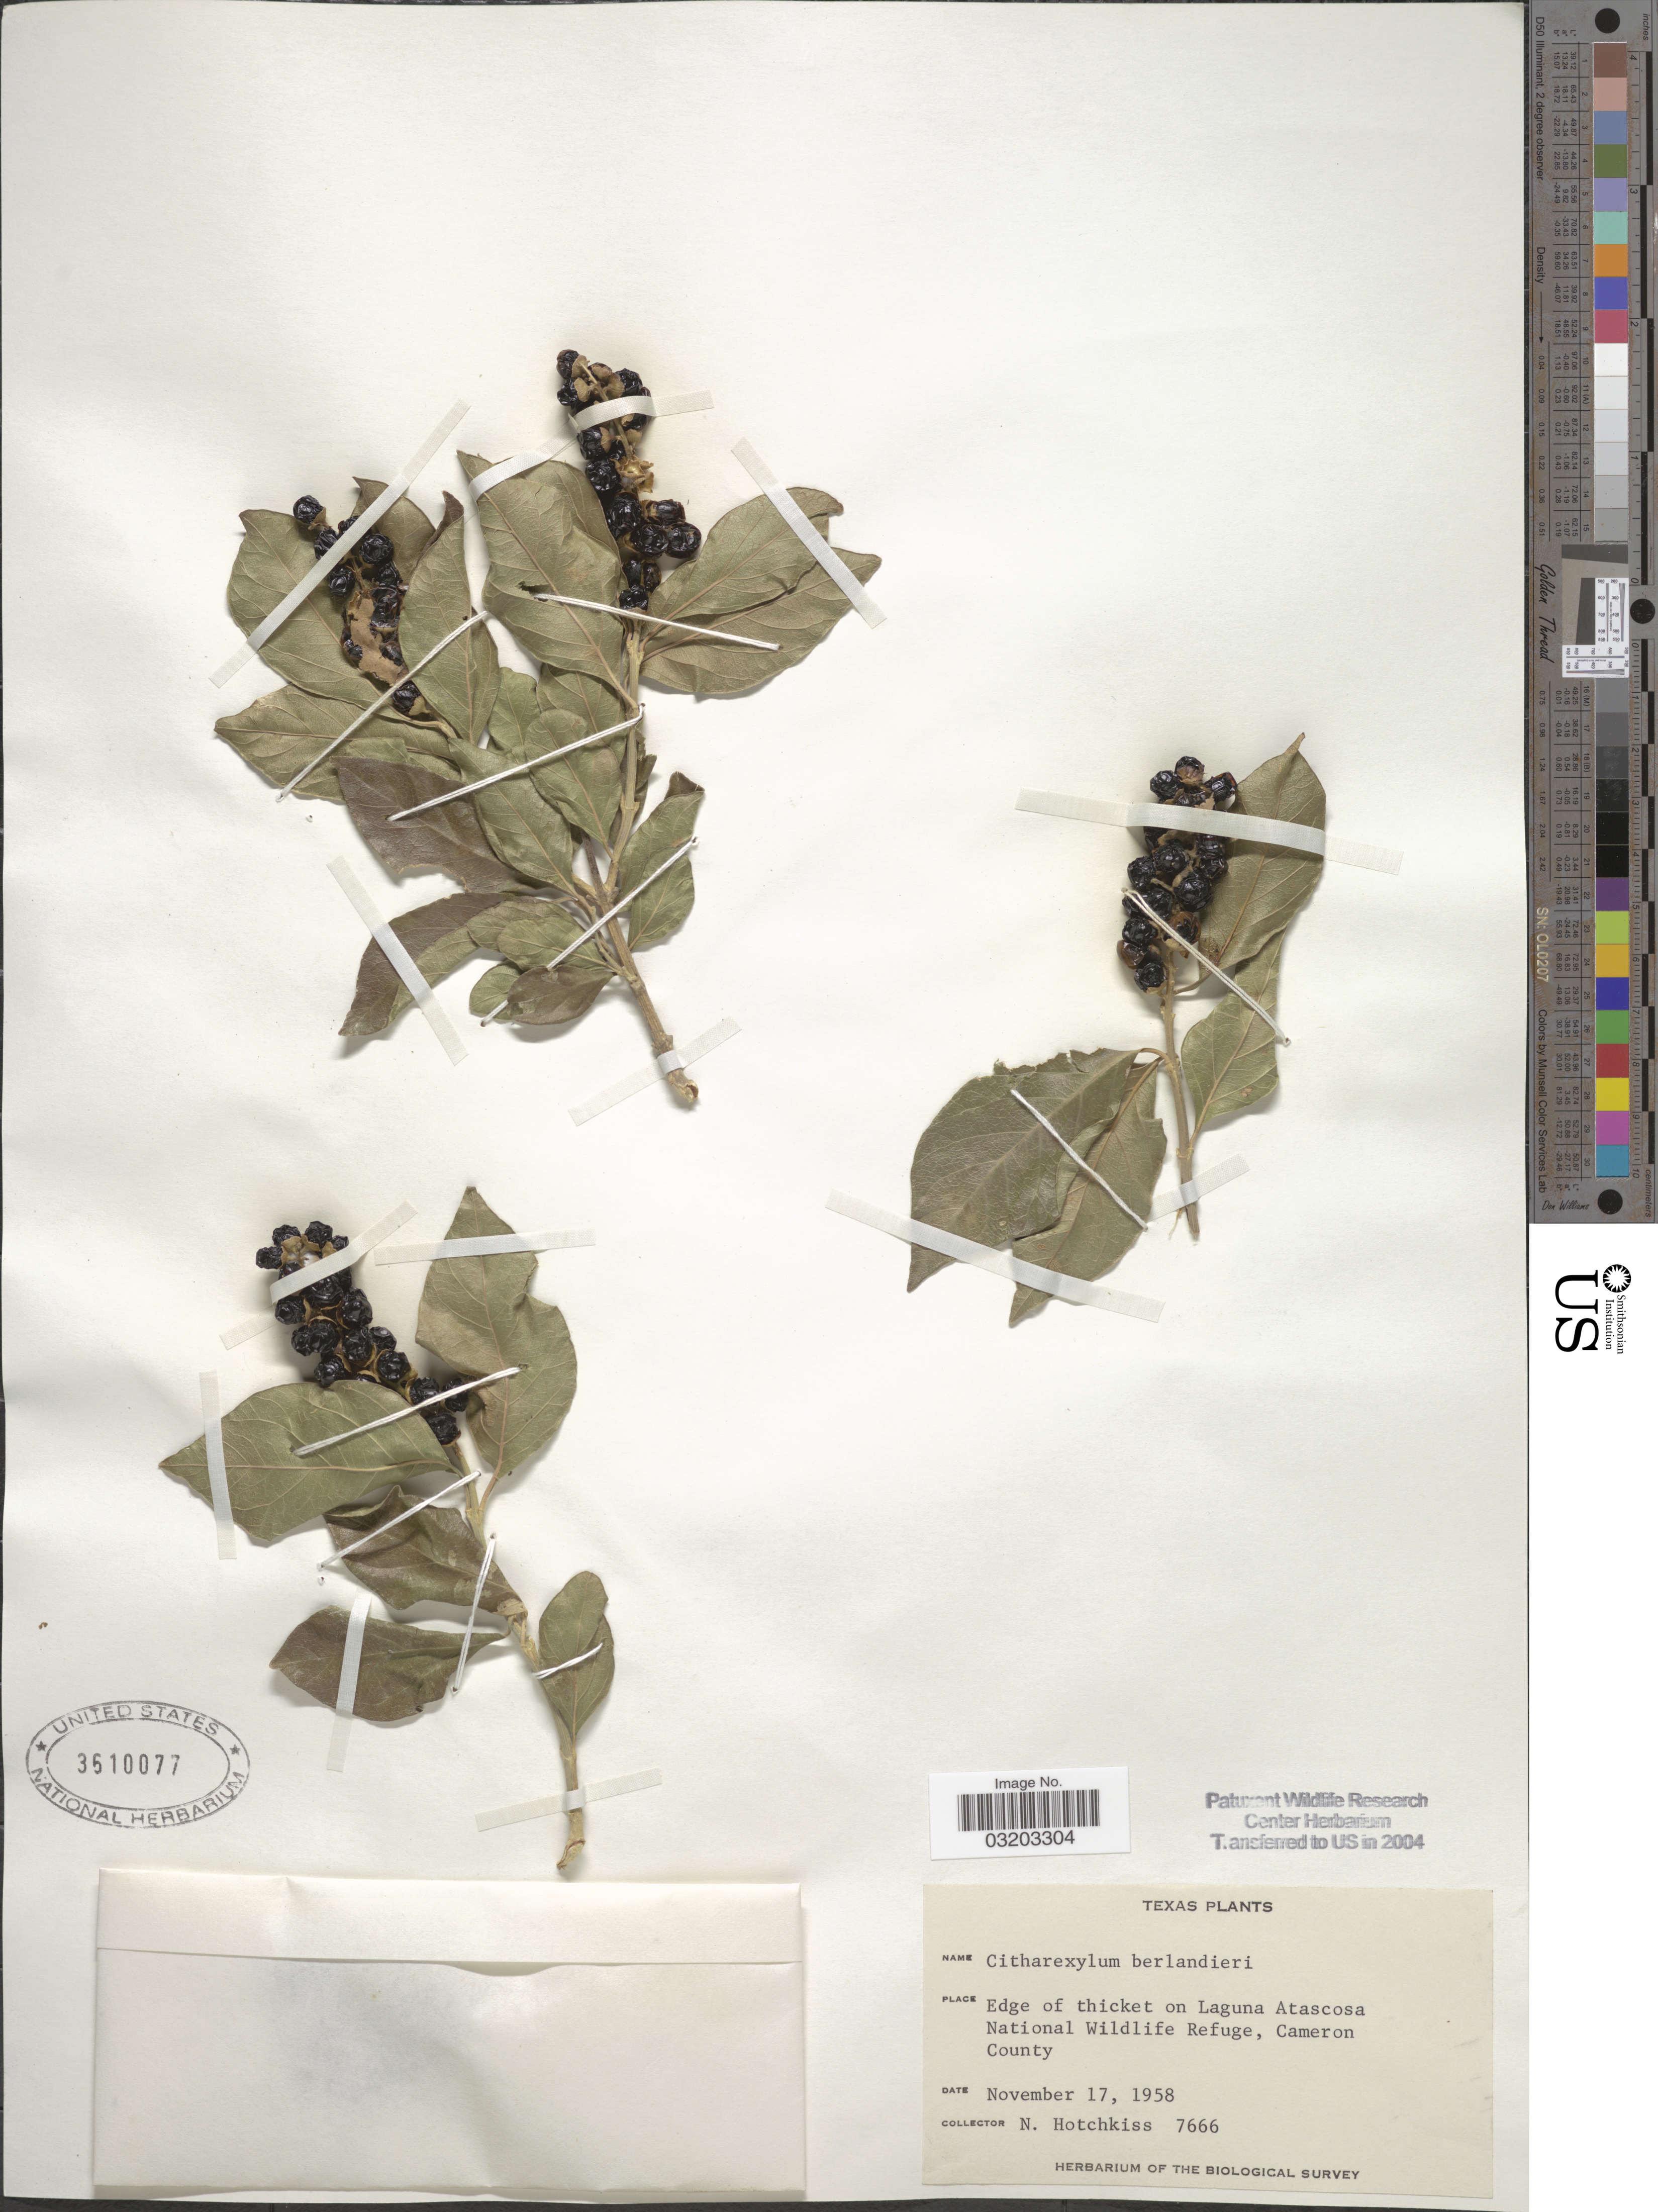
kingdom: Plantae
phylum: Tracheophyta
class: Magnoliopsida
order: Lamiales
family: Verbenaceae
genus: Citharexylum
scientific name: Citharexylum berlandieri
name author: B.L. Rob.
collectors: N. Hotchkiss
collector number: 7666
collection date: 1958-11-17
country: United States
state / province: Texas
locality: Edge of thicket on Laguna Atascosa National Wildlife Refuge, Cameron County.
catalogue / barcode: US 3610077